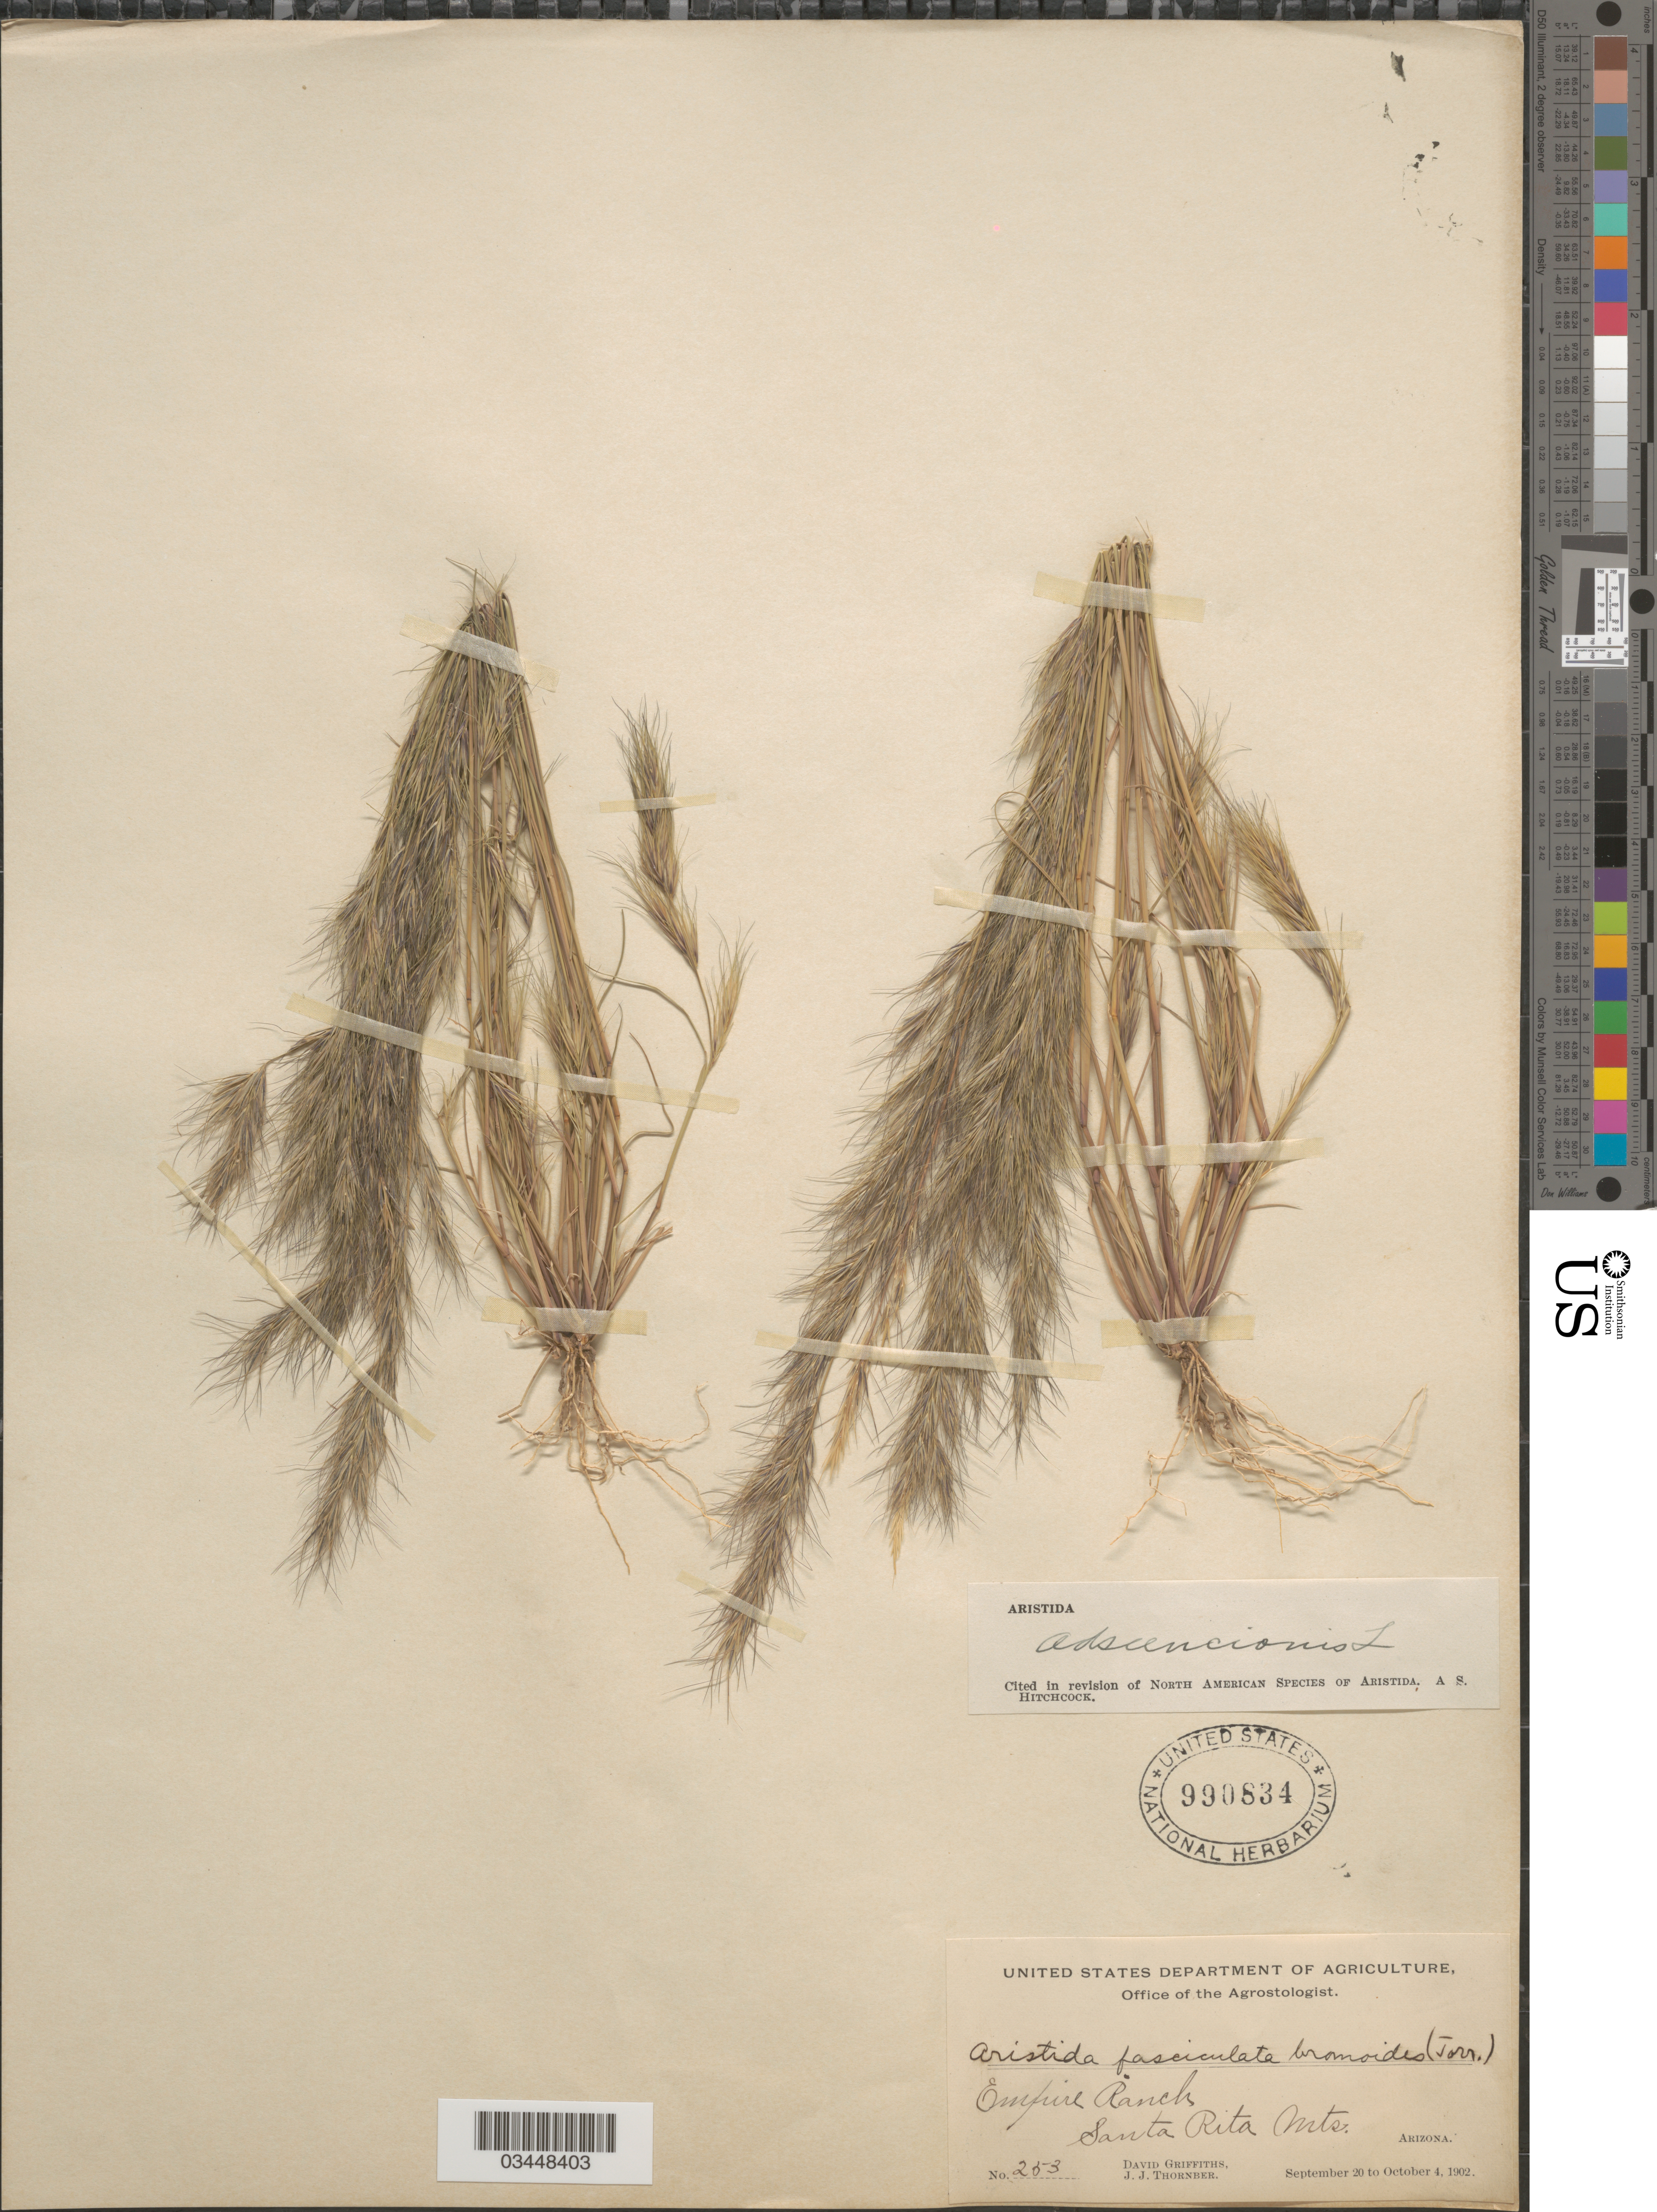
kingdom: Plantae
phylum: Tracheophyta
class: Liliopsida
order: Poales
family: Poaceae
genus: Aristida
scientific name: Aristida adscensionis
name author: L.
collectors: D. Griffiths & J. Thornber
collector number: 253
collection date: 1902-09-20/1902-10-04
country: United States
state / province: Arizona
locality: Empire Ranch. Santa Rita Mts.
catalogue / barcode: US 990834